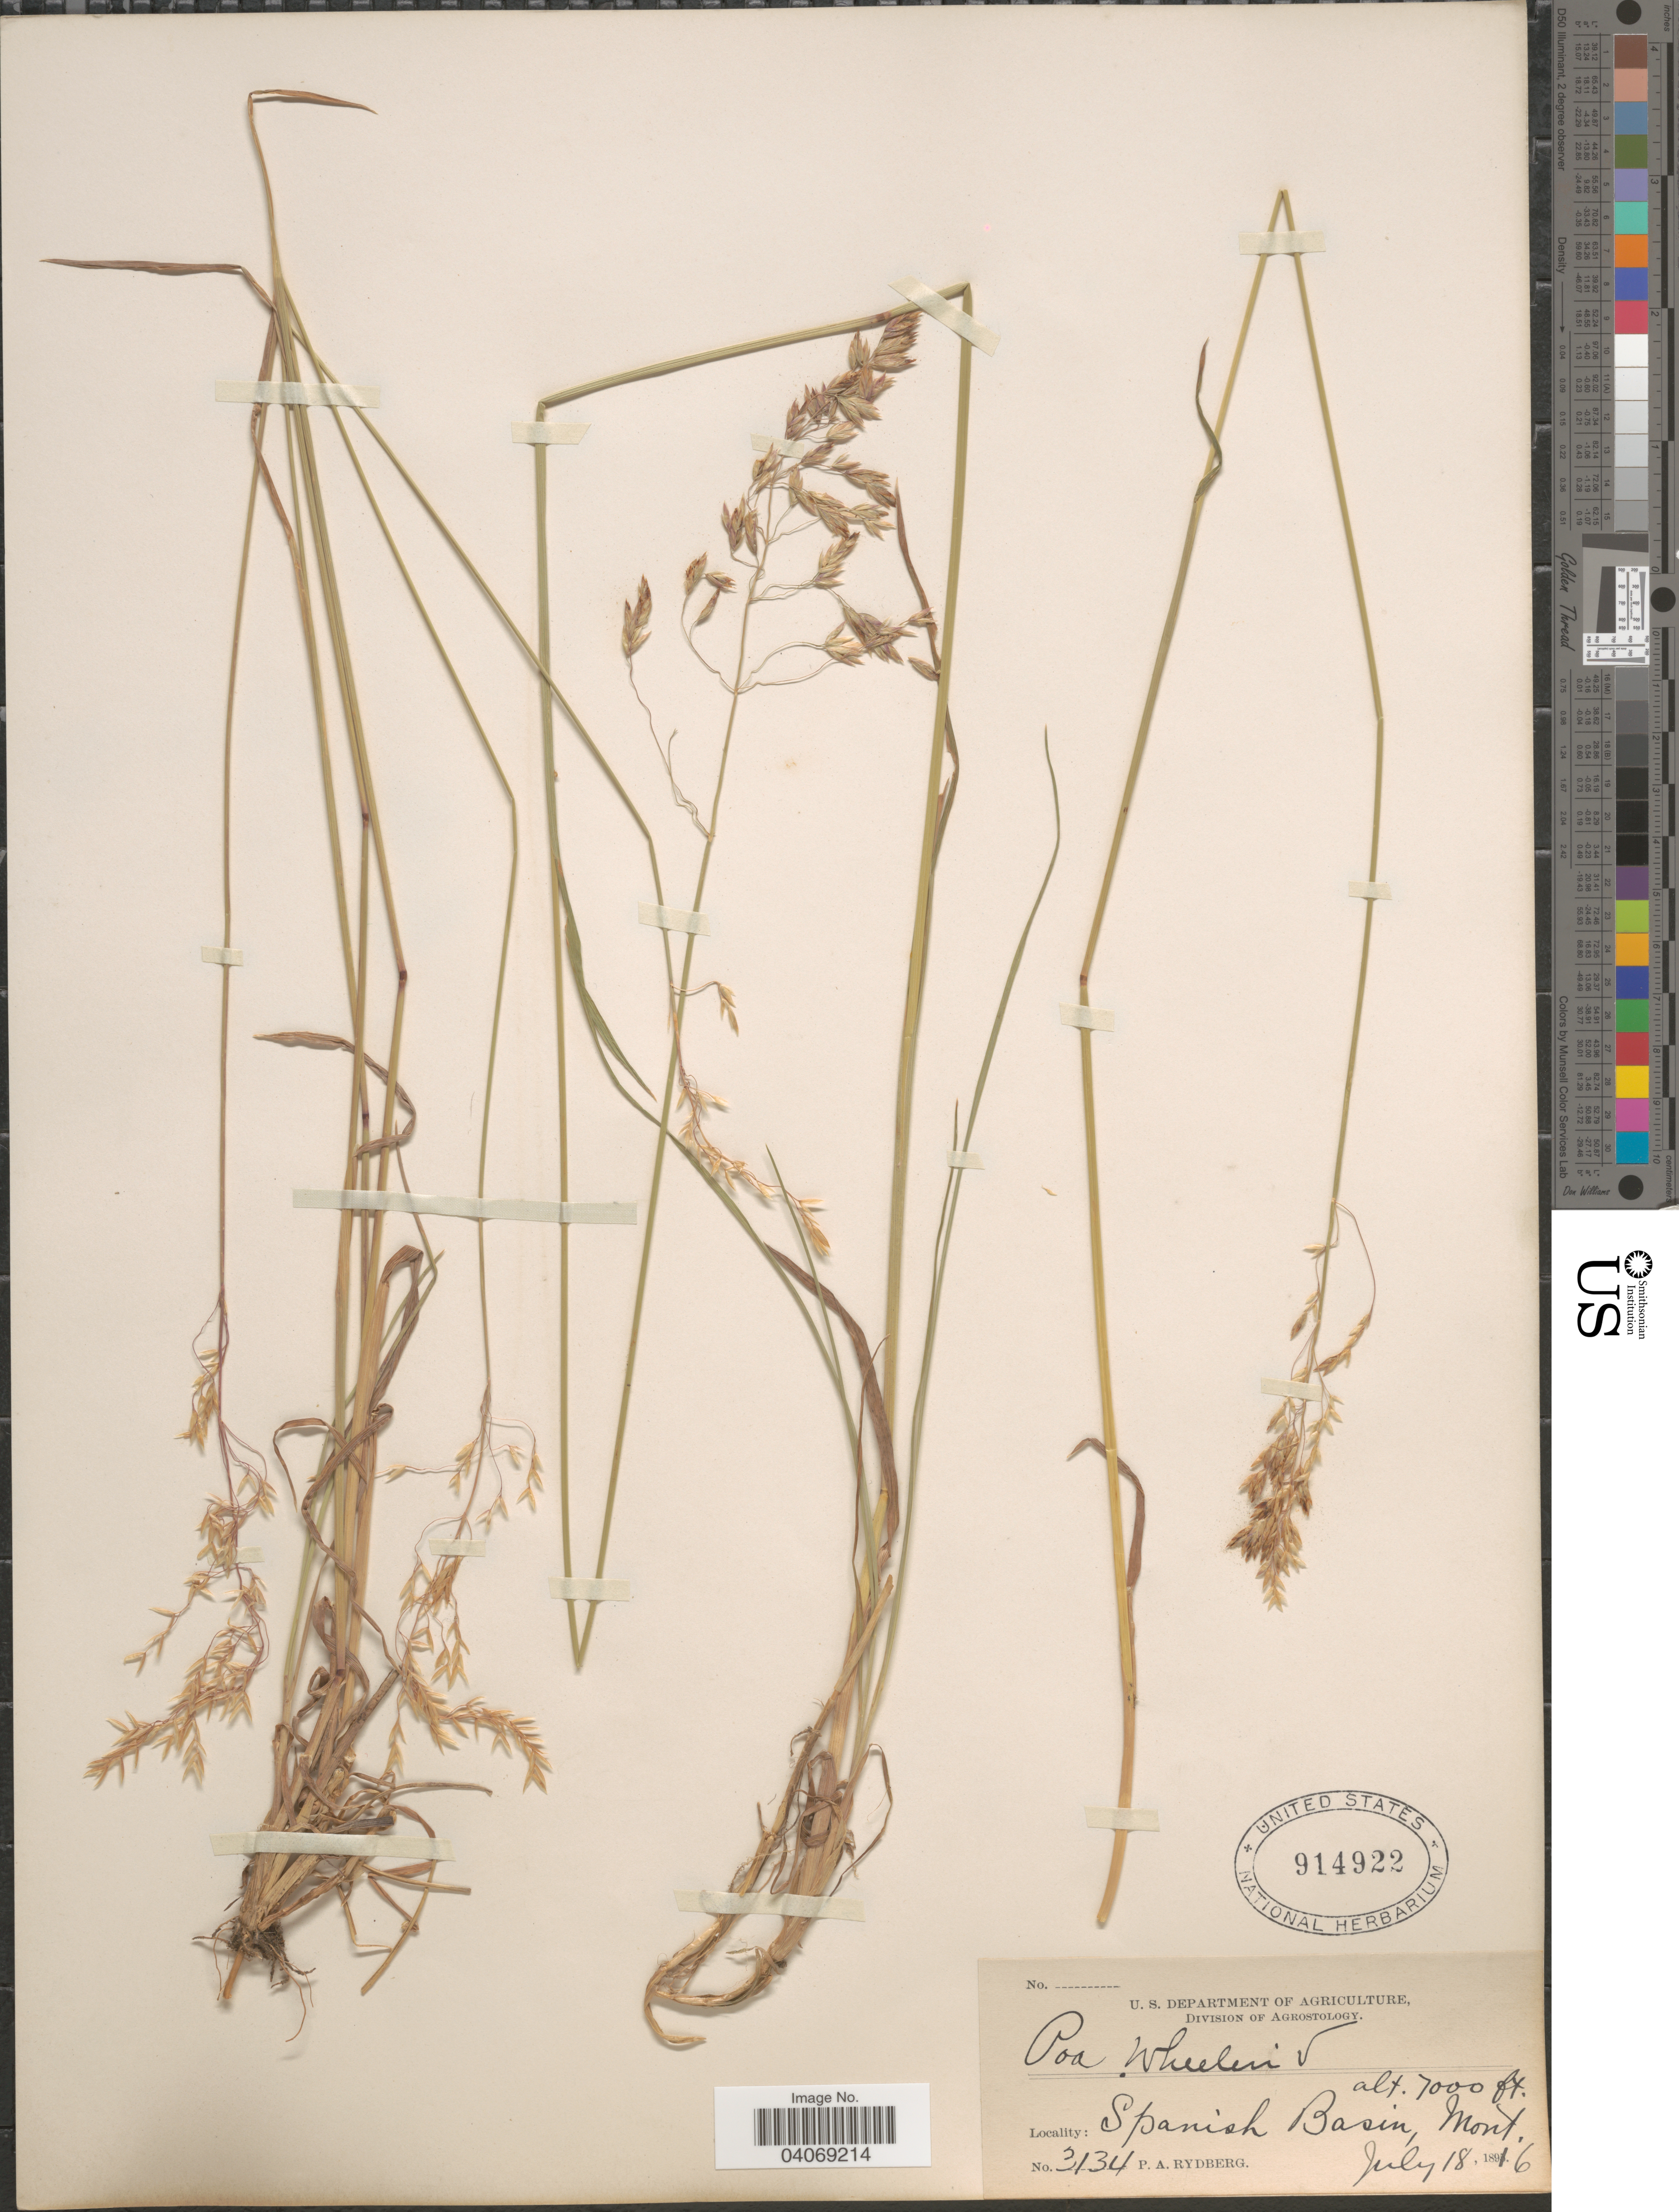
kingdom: Plantae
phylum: Tracheophyta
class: Liliopsida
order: Poales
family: Poaceae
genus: Poa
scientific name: Poa wheeleri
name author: Vasey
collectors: P. A. Rydberg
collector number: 3134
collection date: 1896-07-18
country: United States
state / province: Montana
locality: Spanish Basin.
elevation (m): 2134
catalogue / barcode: US 914922